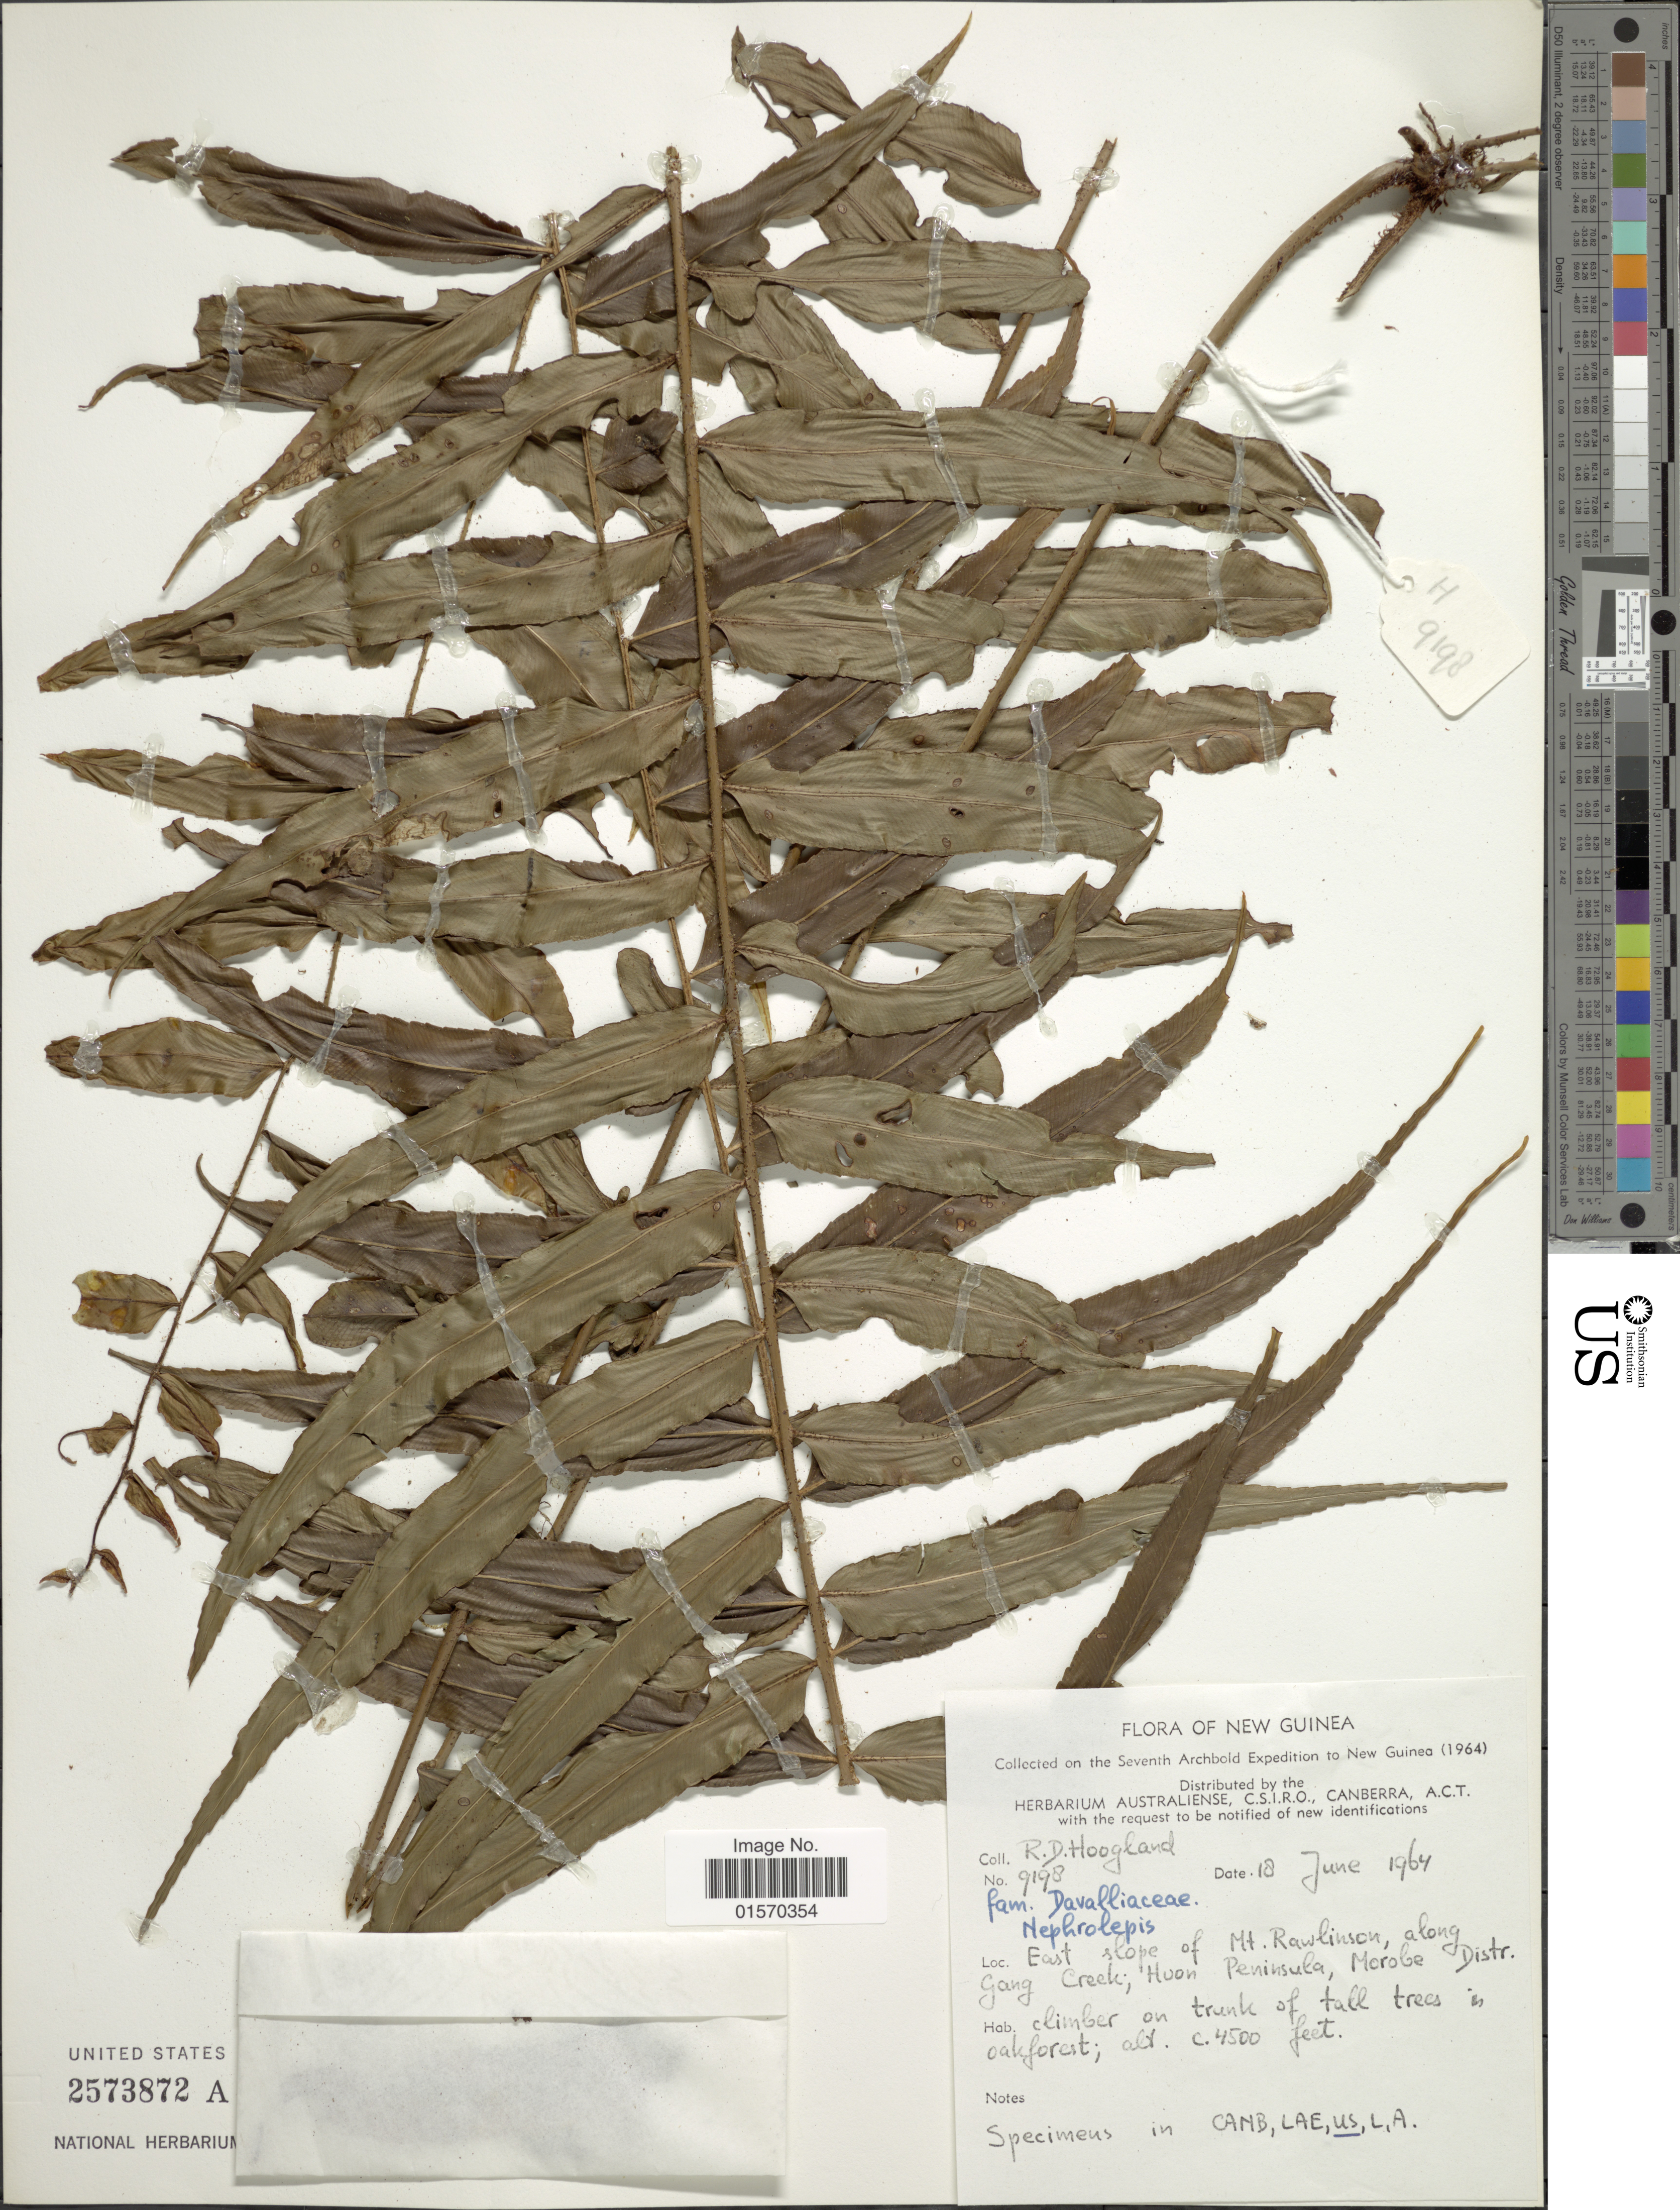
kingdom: Plantae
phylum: Tracheophyta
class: Polypodiopsida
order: Polypodiales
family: Nephrolepidaceae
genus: Nephrolepis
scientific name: Nephrolepis acuminata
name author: (Houtt.) Kuhn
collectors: R. D. Hoogland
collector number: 9198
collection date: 1964-06-18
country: Papua New Guinea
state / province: Morobe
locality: New Guinea. East slope of Mt. Rawlinson, along Gang Creek; Huon Peninsula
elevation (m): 1372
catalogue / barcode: US 2573872A